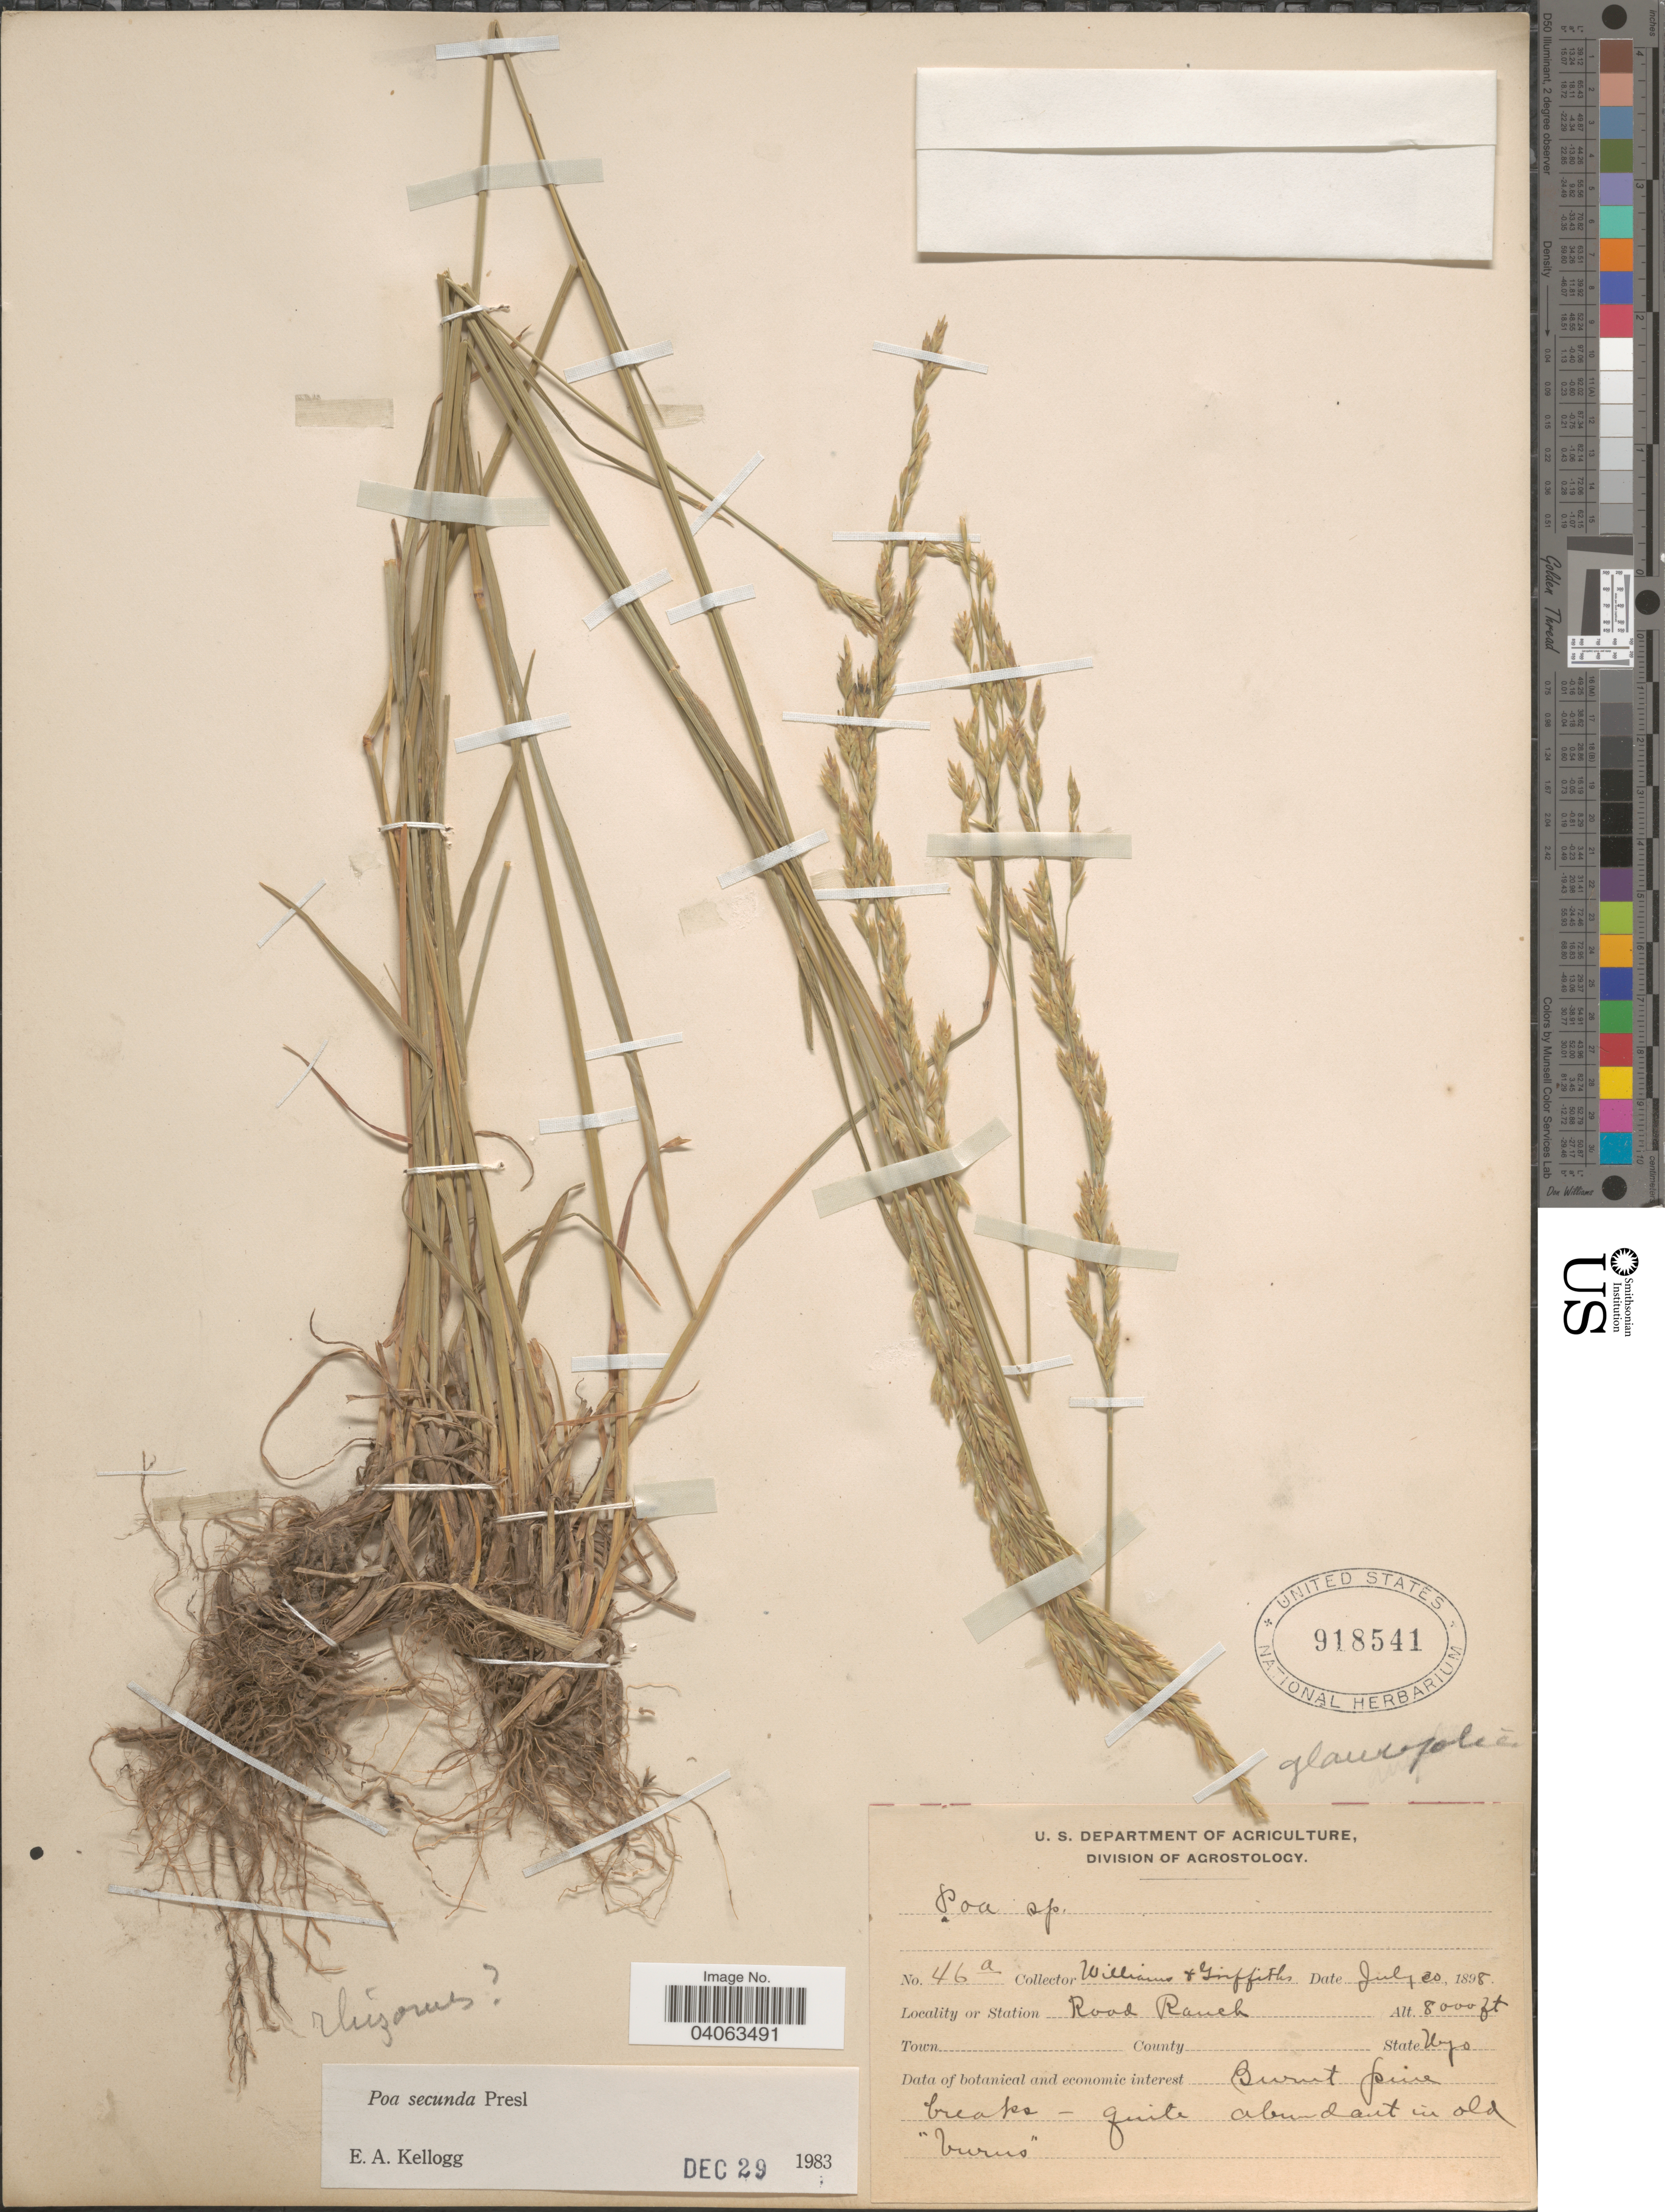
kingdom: Plantae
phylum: Tracheophyta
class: Liliopsida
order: Poales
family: Poaceae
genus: Poa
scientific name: Poa secunda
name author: J. Presl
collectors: -- Williams & -- Griffiths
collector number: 46a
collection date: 1898-07-20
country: United States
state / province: Wyoming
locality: Road Ranch.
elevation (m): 2438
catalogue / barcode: US 918541